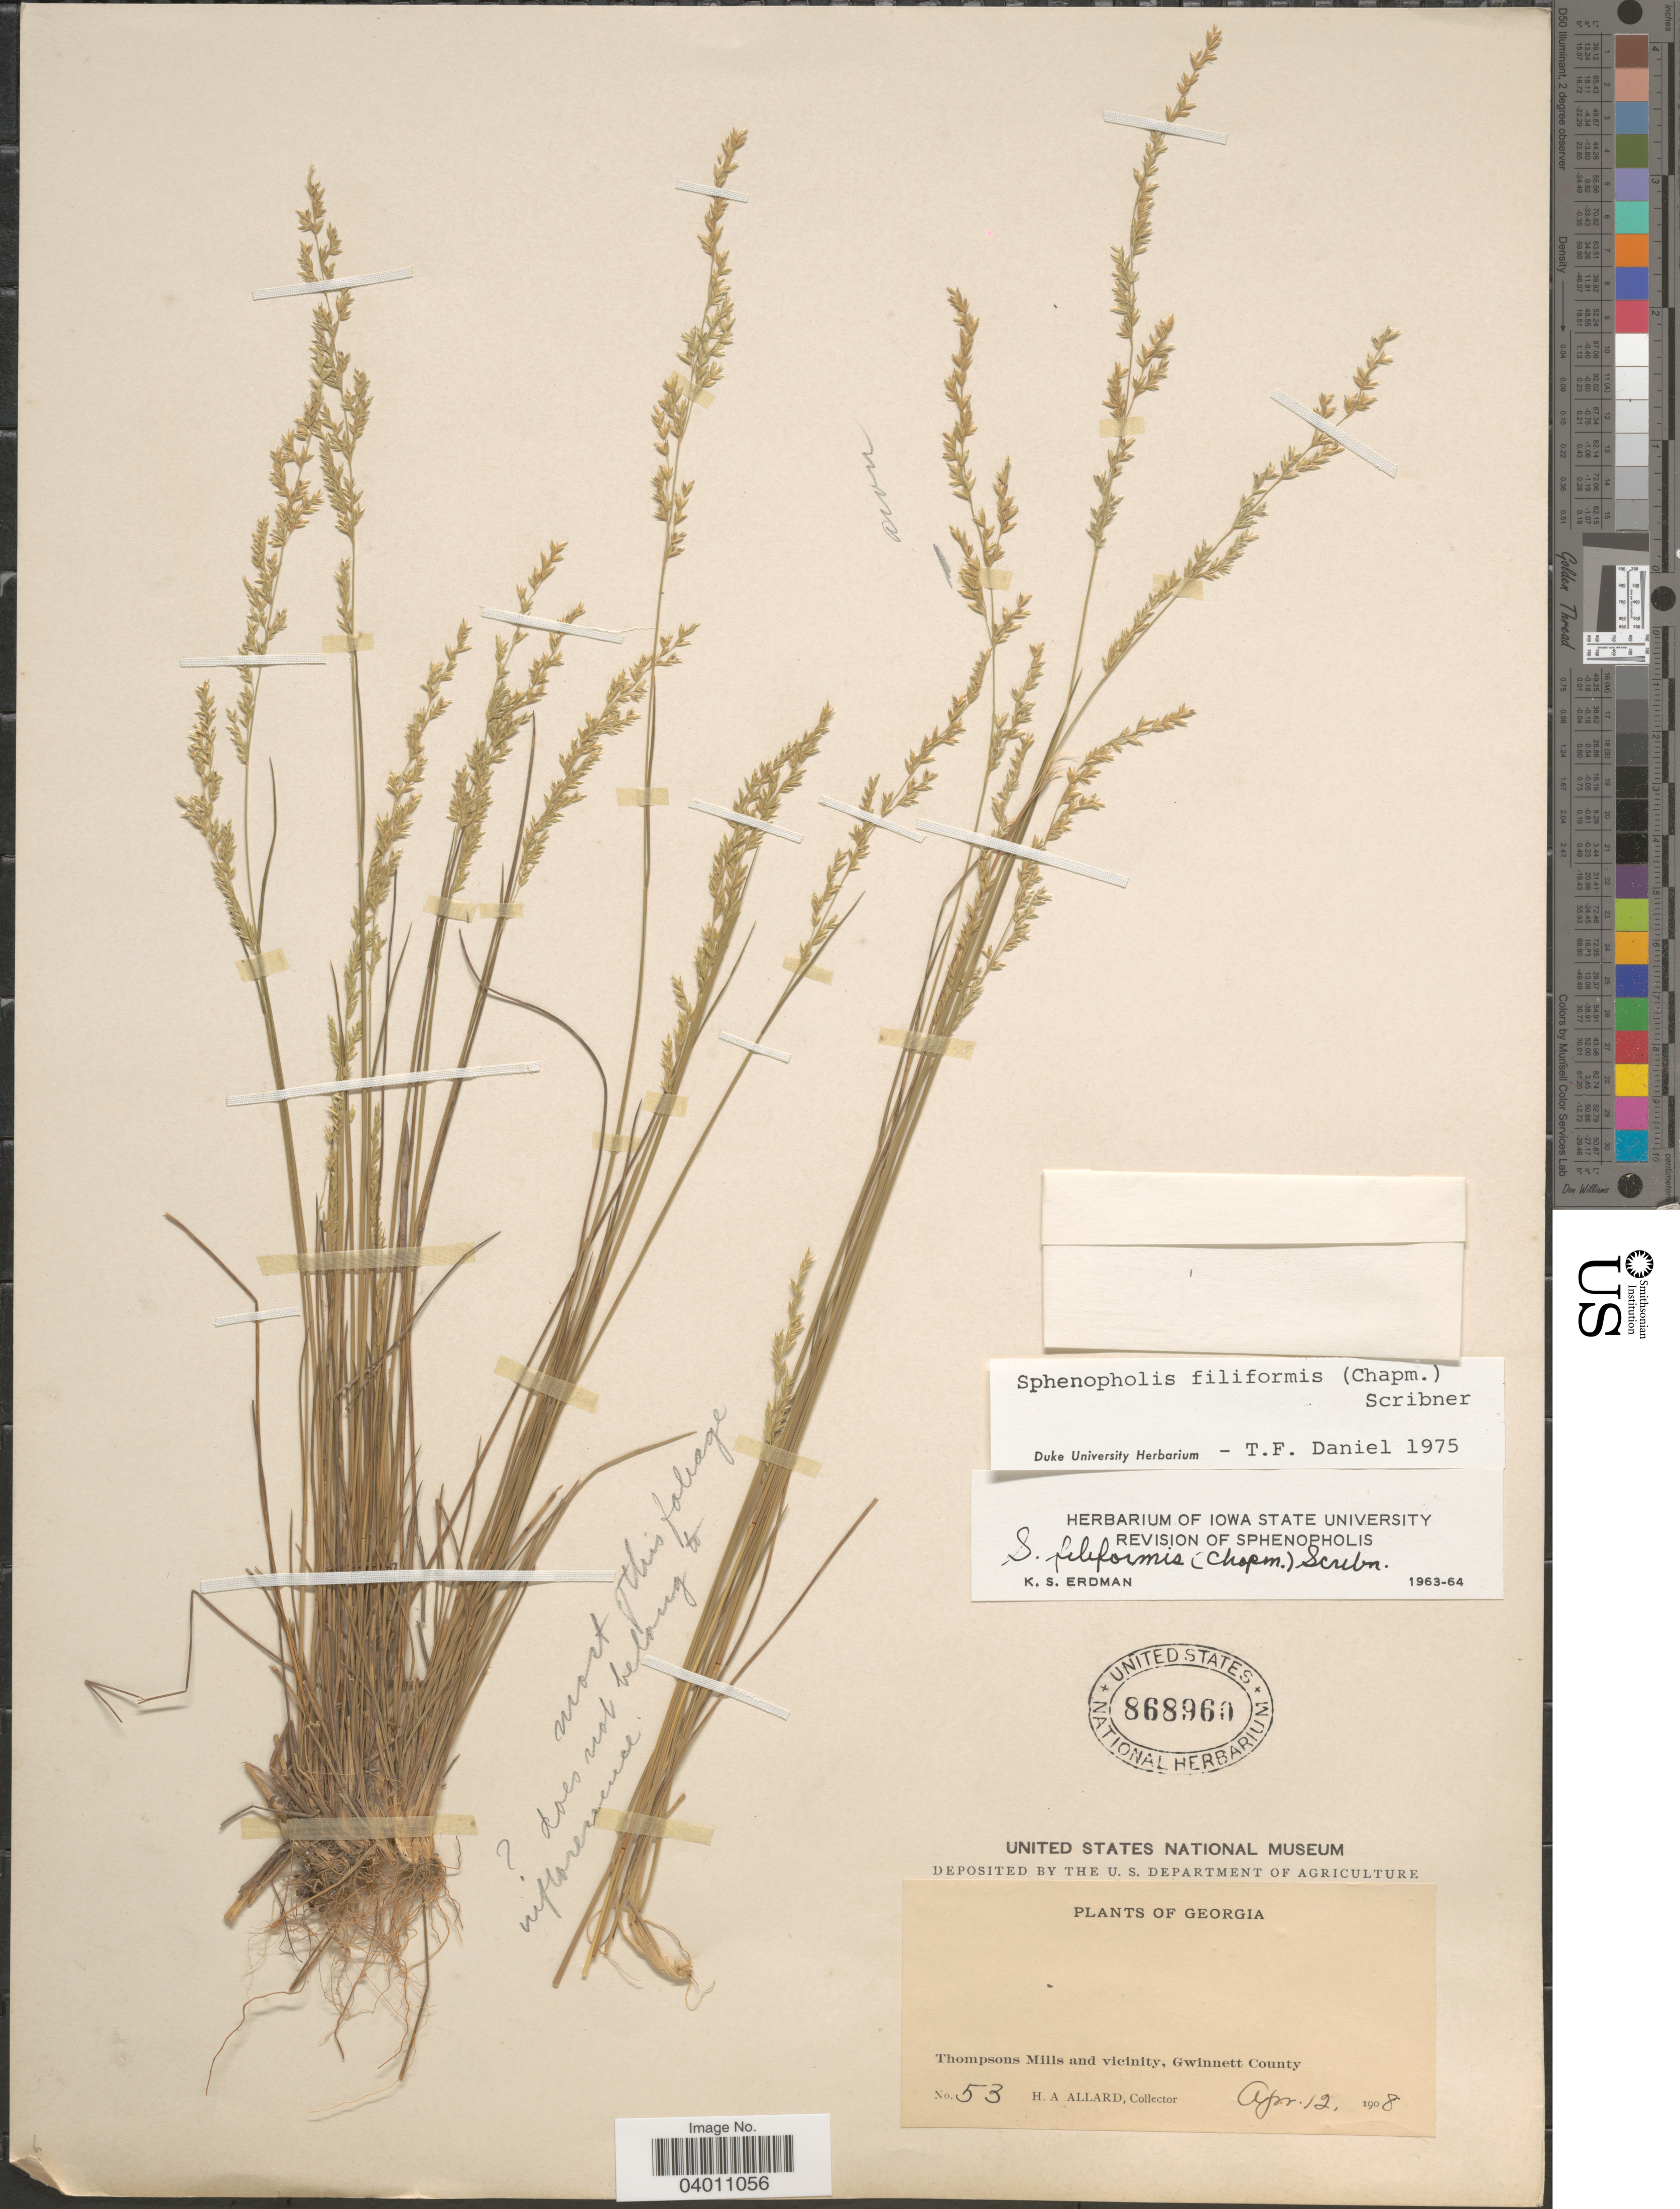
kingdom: Plantae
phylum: Tracheophyta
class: Liliopsida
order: Poales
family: Poaceae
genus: Sphenopholis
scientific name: Sphenopholis filiformis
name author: (Chapm.) Scribn.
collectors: H. A. Allard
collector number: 53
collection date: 1908-04-12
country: United States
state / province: Georgia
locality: Thompsons Mills and vicinity, Gwinnett County.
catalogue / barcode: US 868960